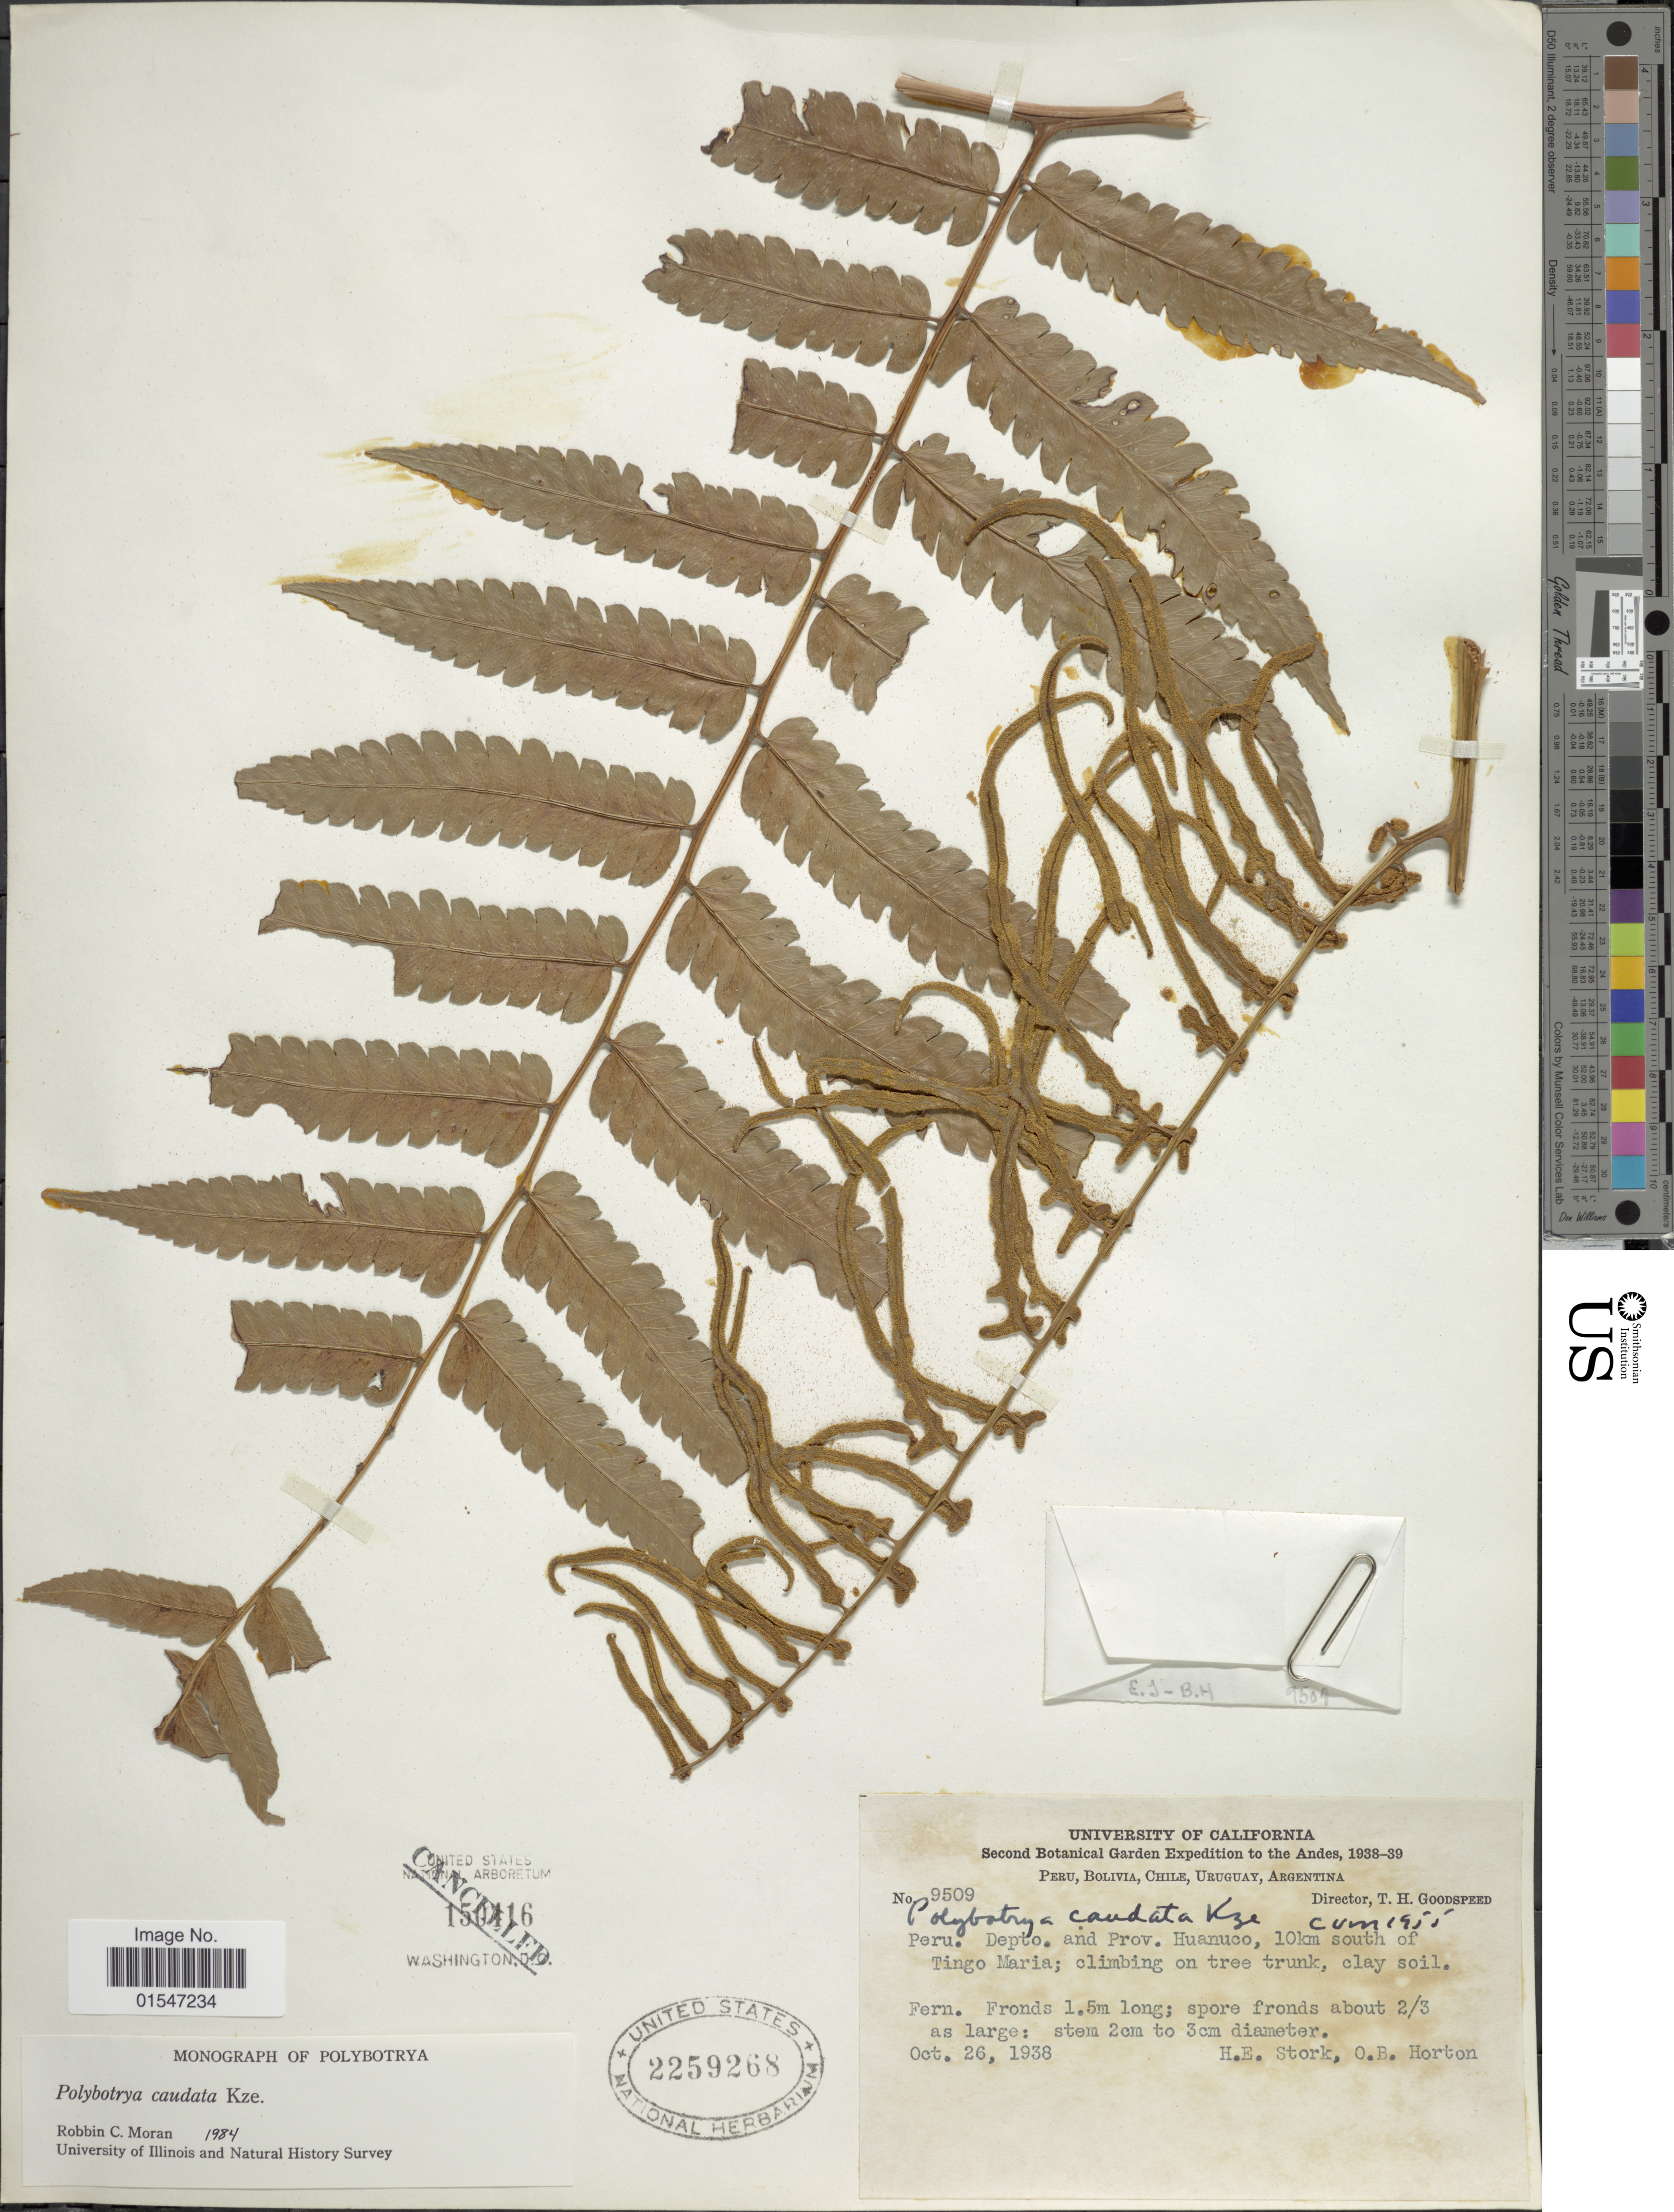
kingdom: Plantae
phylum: Tracheophyta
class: Polypodiopsida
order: Polypodiales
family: Dryopteridaceae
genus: Polybotrya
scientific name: Polybotrya caudata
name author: Kunze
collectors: H. E. Stork & O. B. Horton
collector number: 9509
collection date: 1938-10-26/1939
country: Peru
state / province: Huánuco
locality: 10 km south of Tingo María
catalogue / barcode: US 2259268